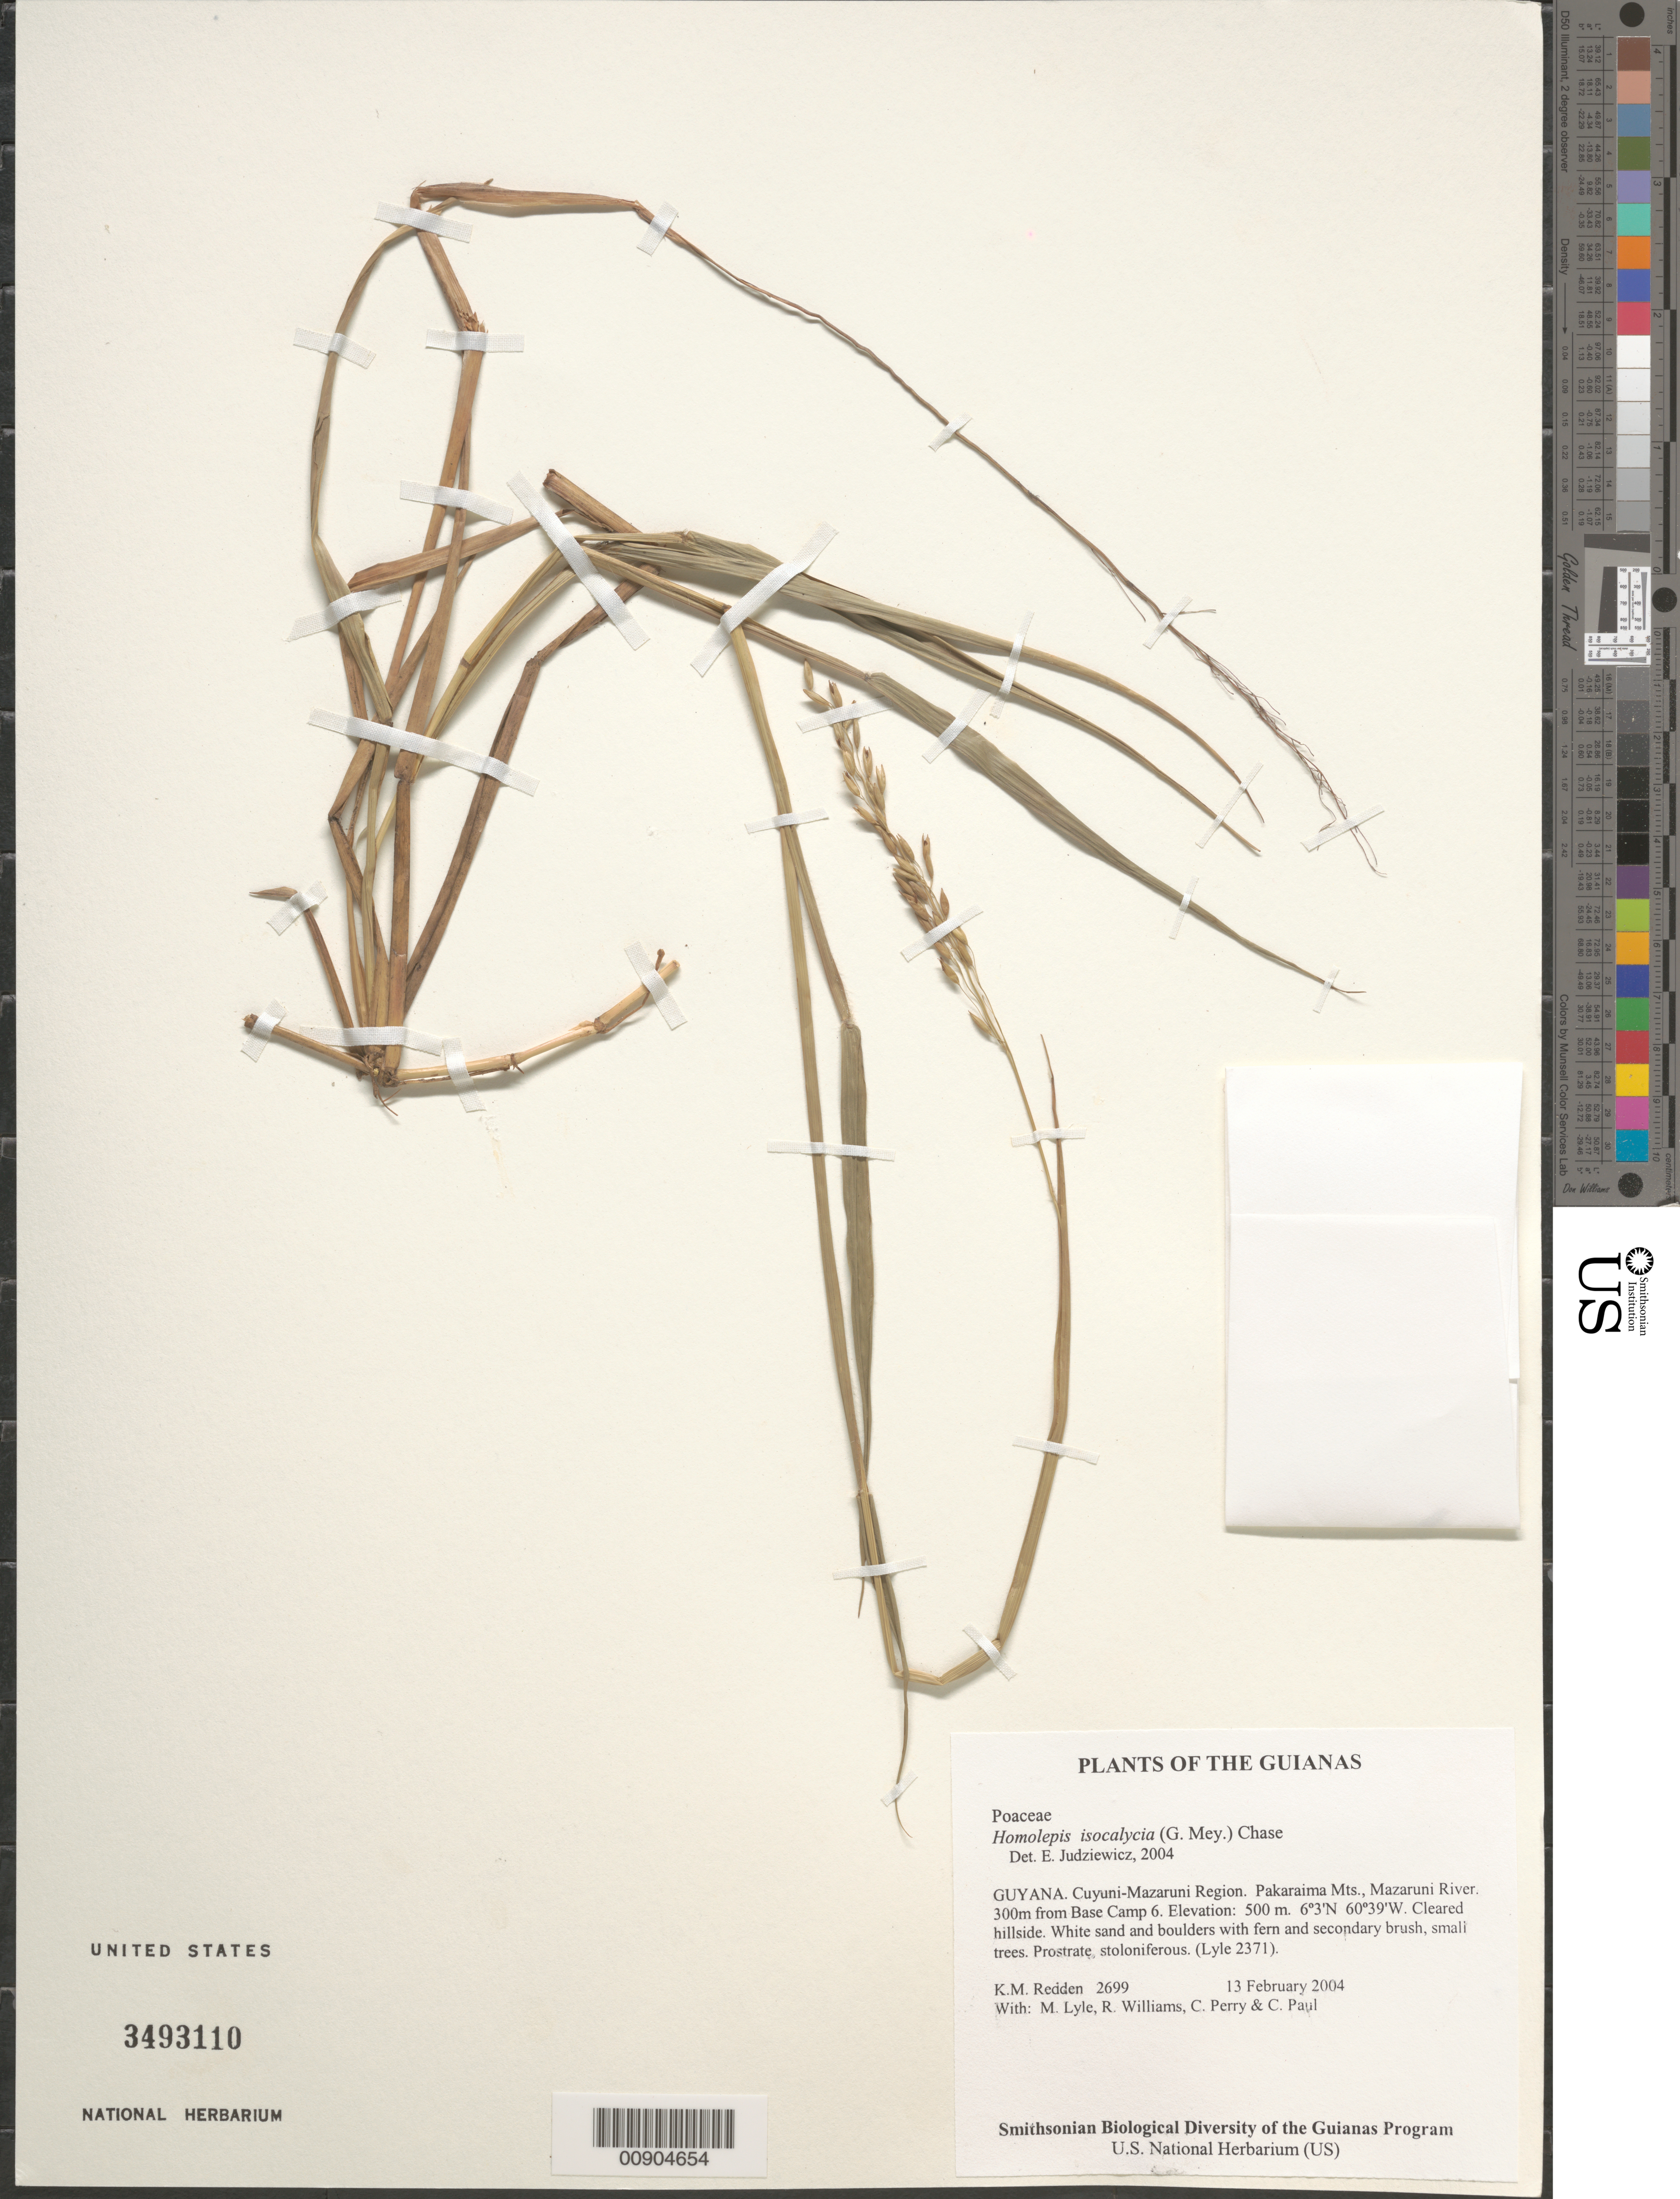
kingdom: Plantae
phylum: Tracheophyta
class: Liliopsida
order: Poales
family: Poaceae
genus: Homolepis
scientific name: Homolepis isocalycia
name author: (G. Mey.) Chase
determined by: Judziewicz, E. J.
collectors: K. M. Redden, M. Lyle, R. Williams, C. Perry & C. Paul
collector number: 2699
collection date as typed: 13 February 2004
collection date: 2004-02-13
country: Guyana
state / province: Cuyuni-Mazaruni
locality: Pakaraima Mts., Mazaruni River. 300m from Base Camp 6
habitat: Cleared hillside. White sand and boulders with fern and secondary brush, small trees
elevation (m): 500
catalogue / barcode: US 3493110